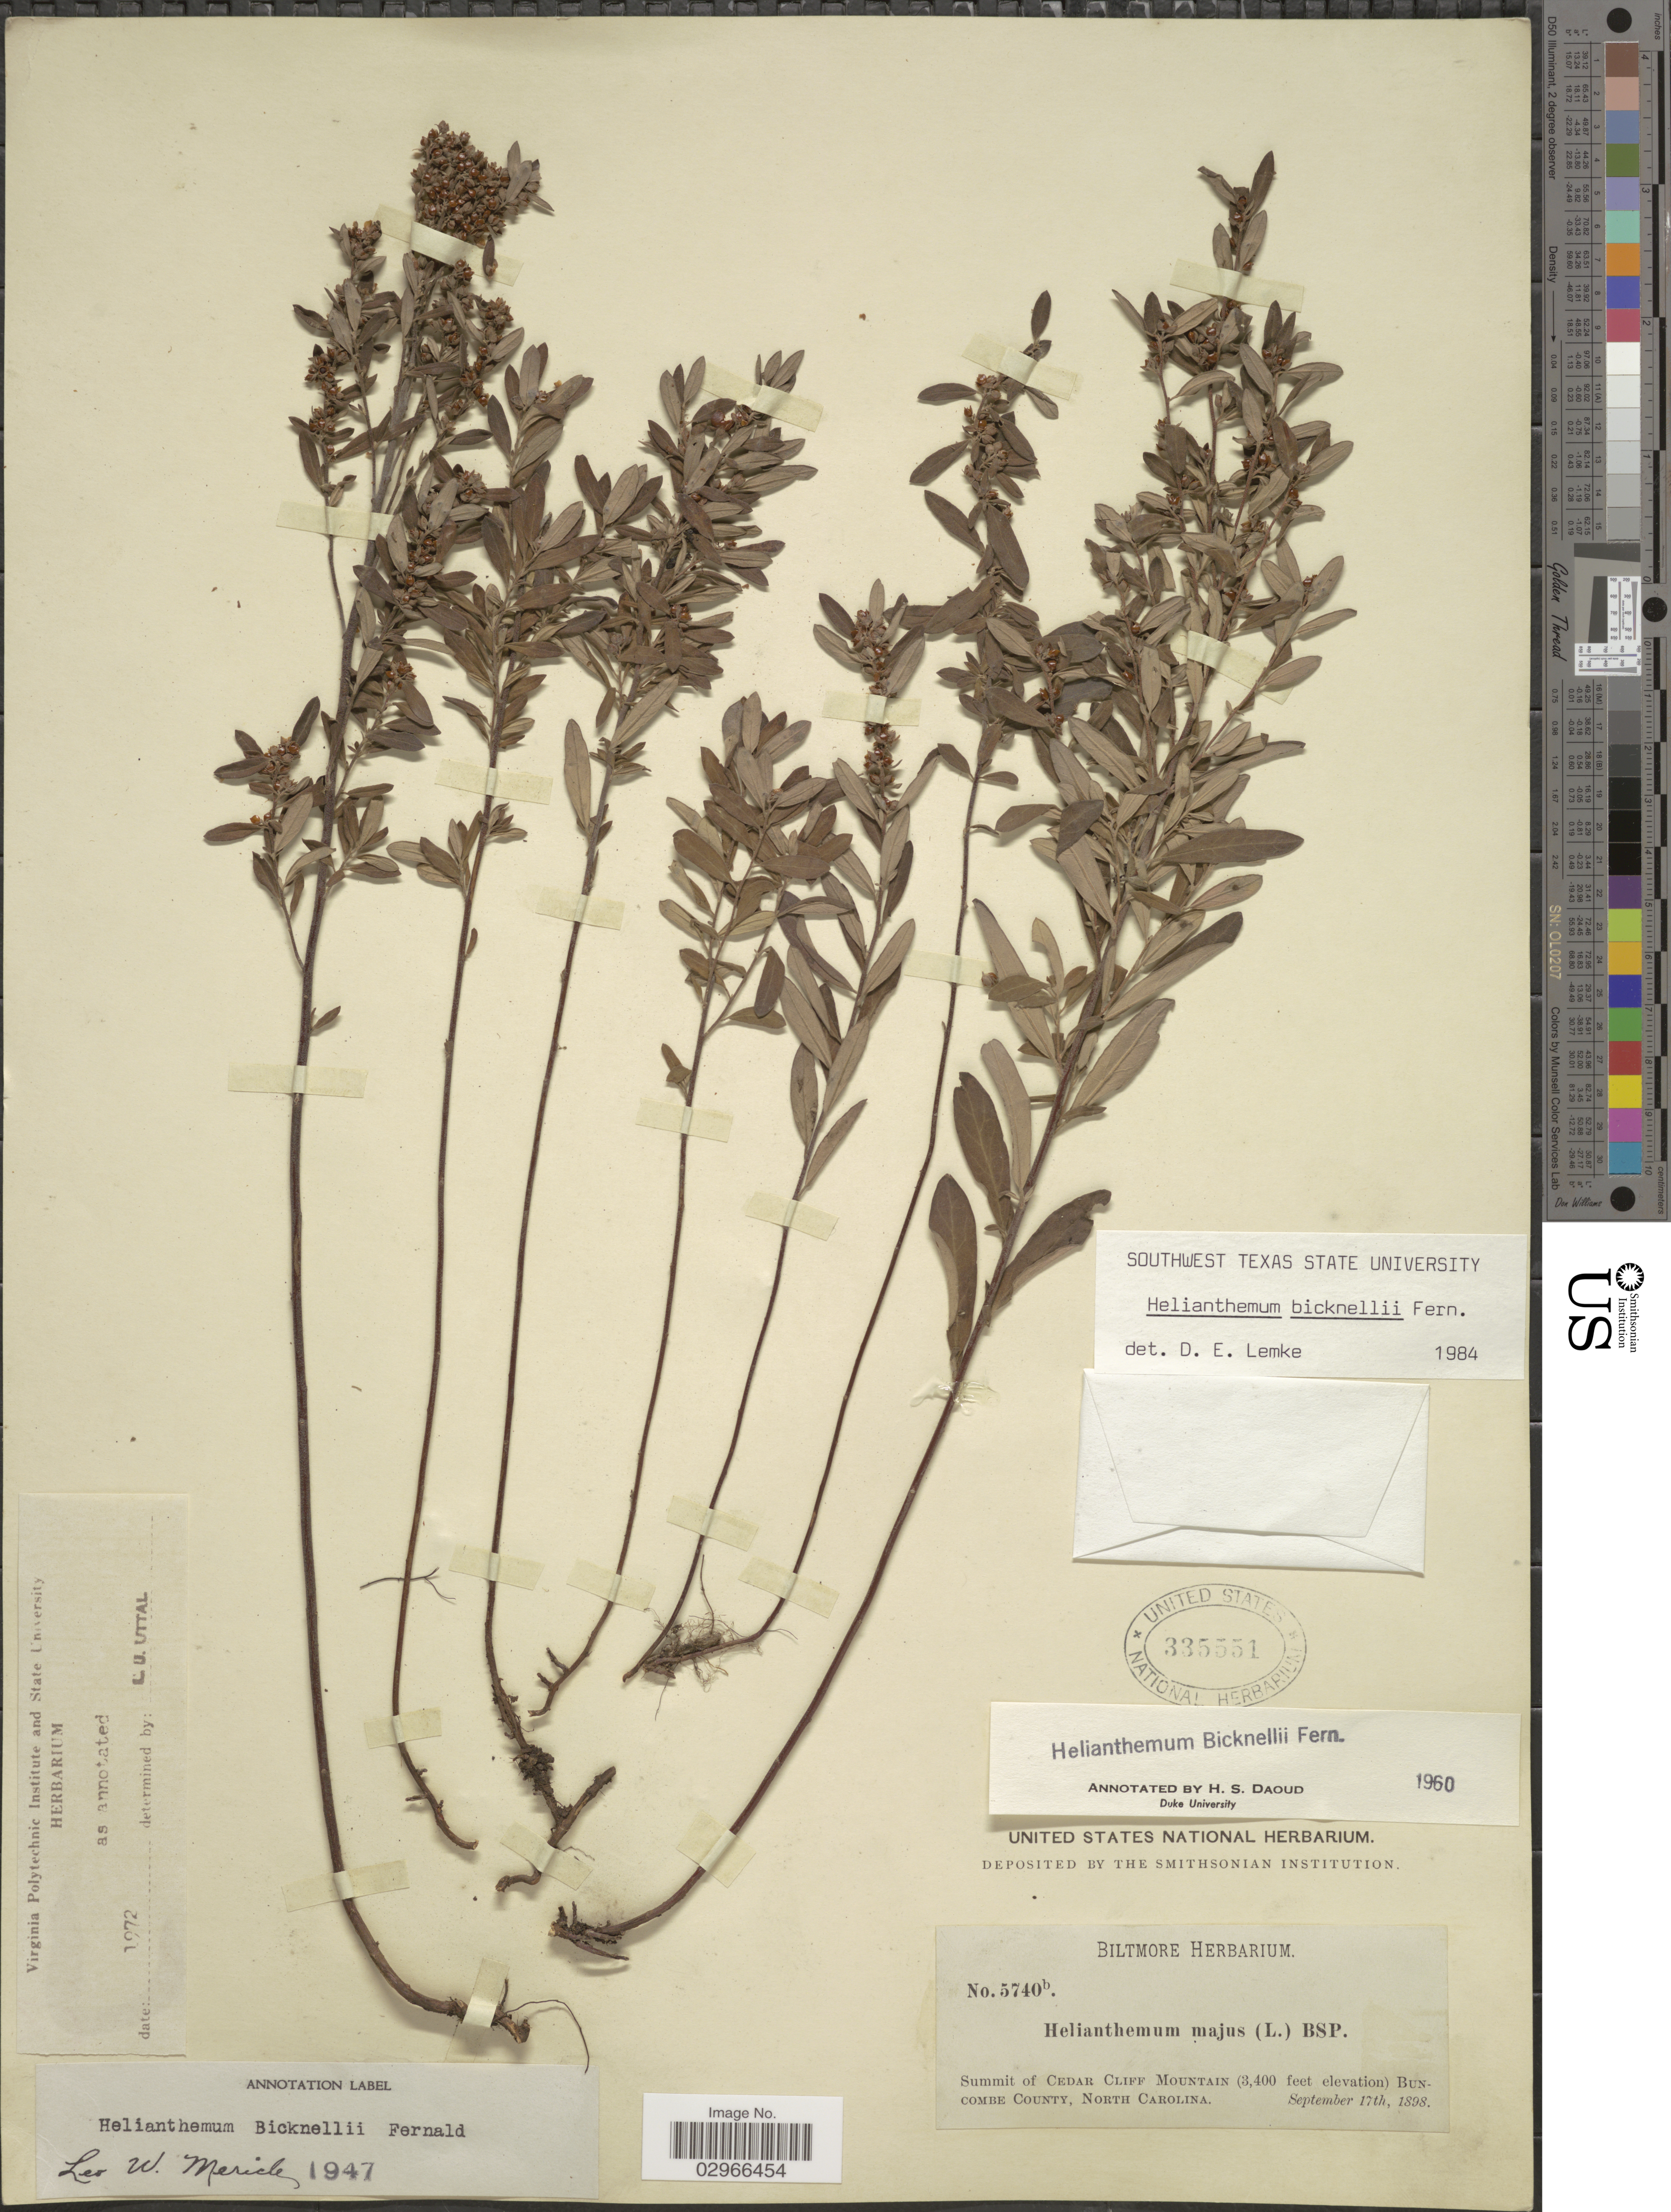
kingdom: Plantae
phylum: Tracheophyta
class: Magnoliopsida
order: Malvales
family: Cistaceae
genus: Helianthemum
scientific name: Helianthemum bicknellii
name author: Fernald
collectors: ex herb. Biltmore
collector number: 5740b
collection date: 1898-09-17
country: United States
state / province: North Carolina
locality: Summit of Cedar Cliff Mountain Buncombe County.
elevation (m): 1036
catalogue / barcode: US 335551